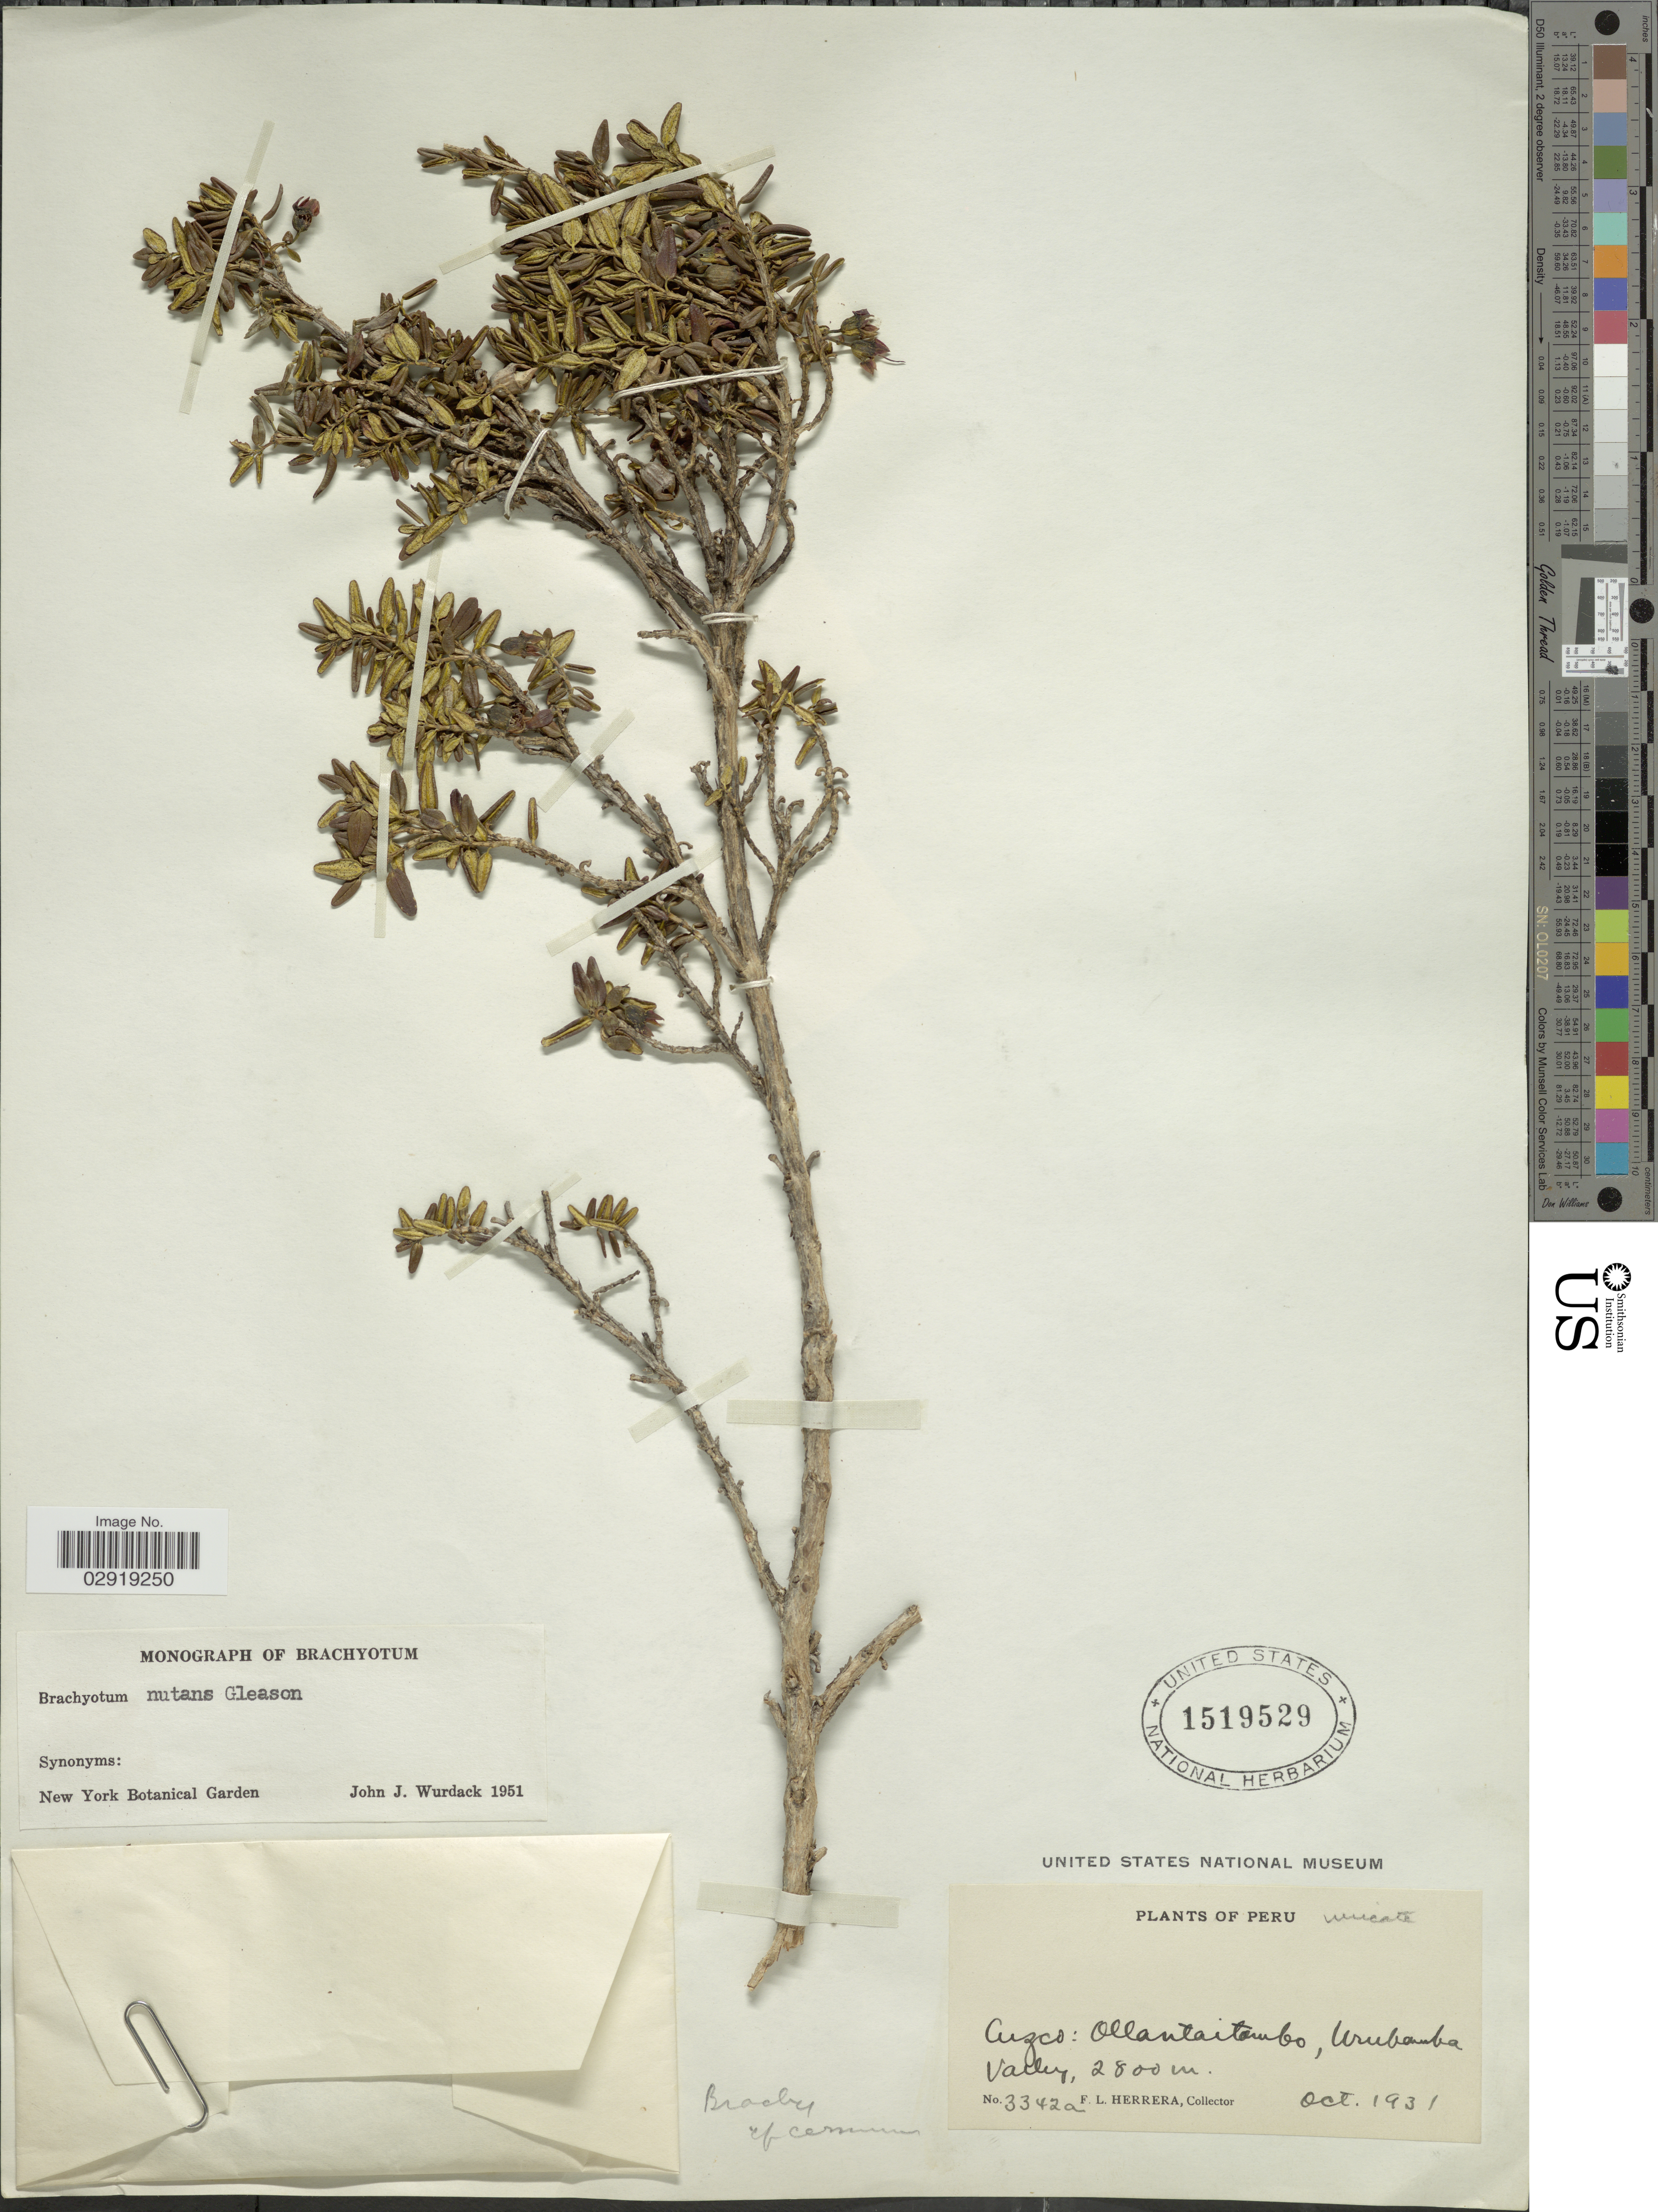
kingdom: Plantae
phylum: Tracheophyta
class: Magnoliopsida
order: Myrtales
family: Melastomataceae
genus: Brachyotum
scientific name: Brachyotum nutans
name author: Gleason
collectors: F. L. Herrera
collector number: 3342a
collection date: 1931-10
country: Peru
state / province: Cusco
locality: Ollantaitambo, Urubamba Valley.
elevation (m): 2800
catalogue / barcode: US 1519529